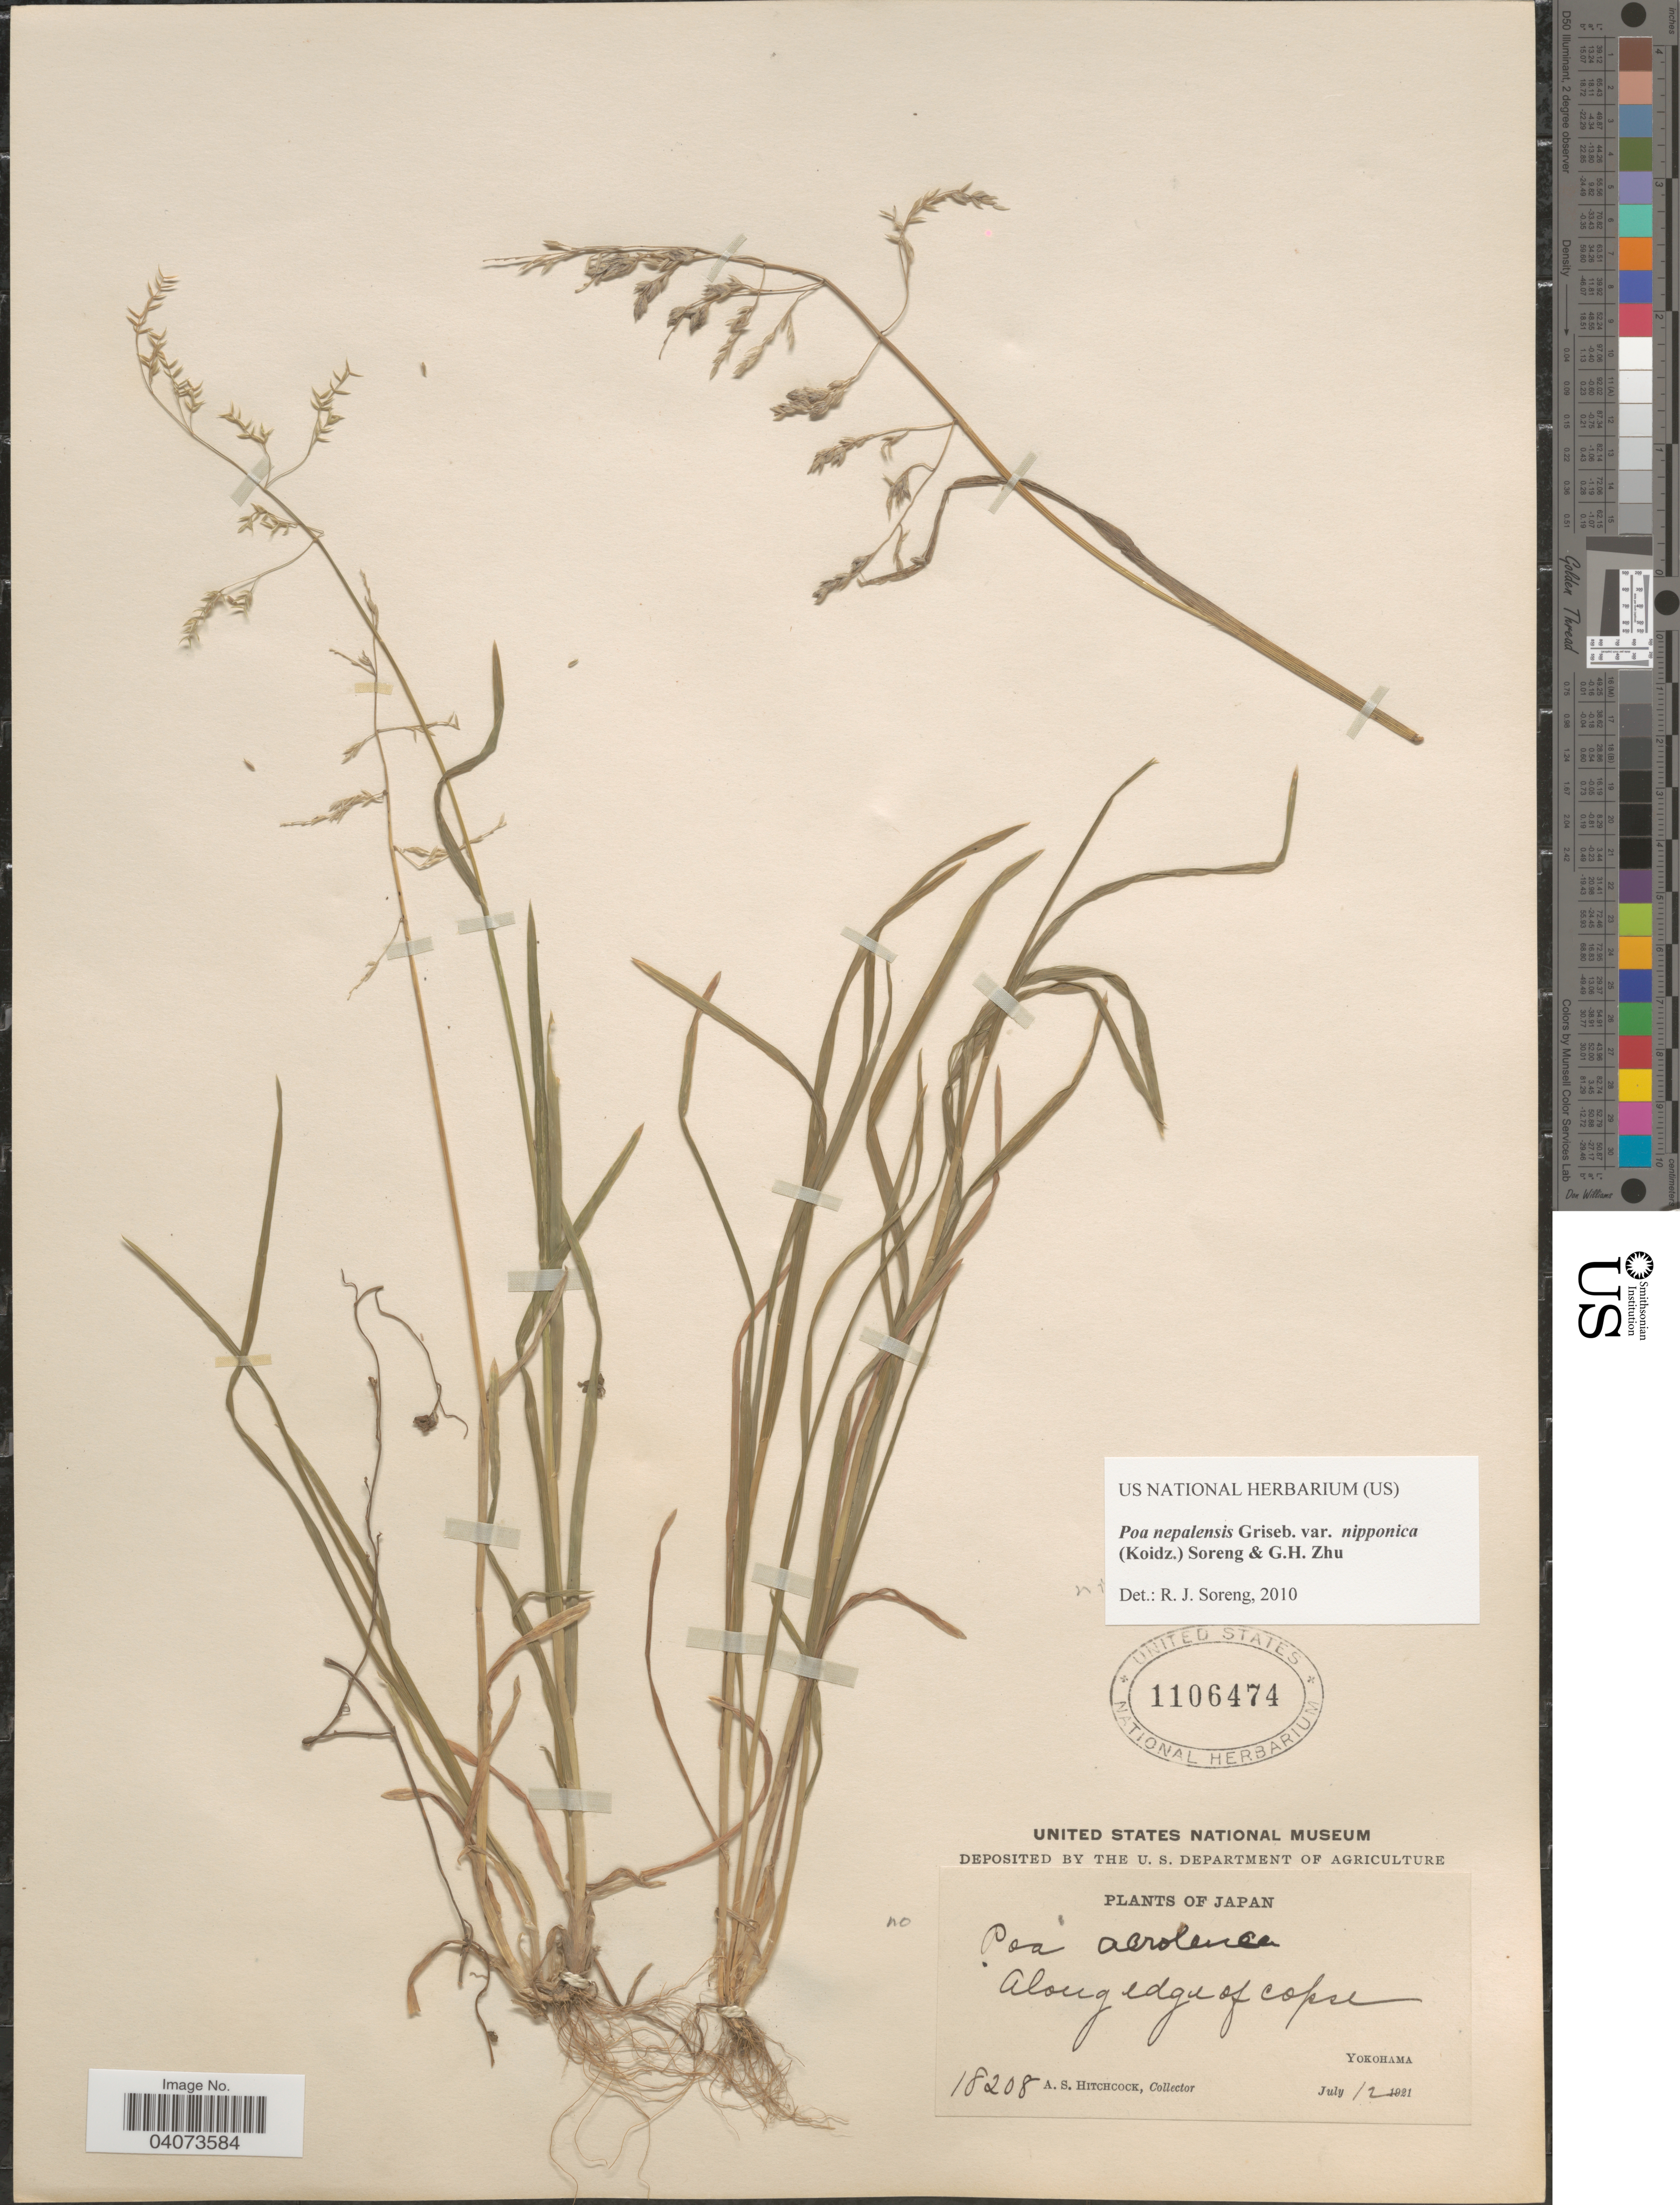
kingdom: Plantae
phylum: Tracheophyta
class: Liliopsida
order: Poales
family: Poaceae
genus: Poa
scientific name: Poa nepalensis var. nipponica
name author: (Koidz.) Soreng & G.H. Zhu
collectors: A. S. Hitchcock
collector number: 18208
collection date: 1921-07-12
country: Japan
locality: Along edge of copse. Yokohama.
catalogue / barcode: US 1106474